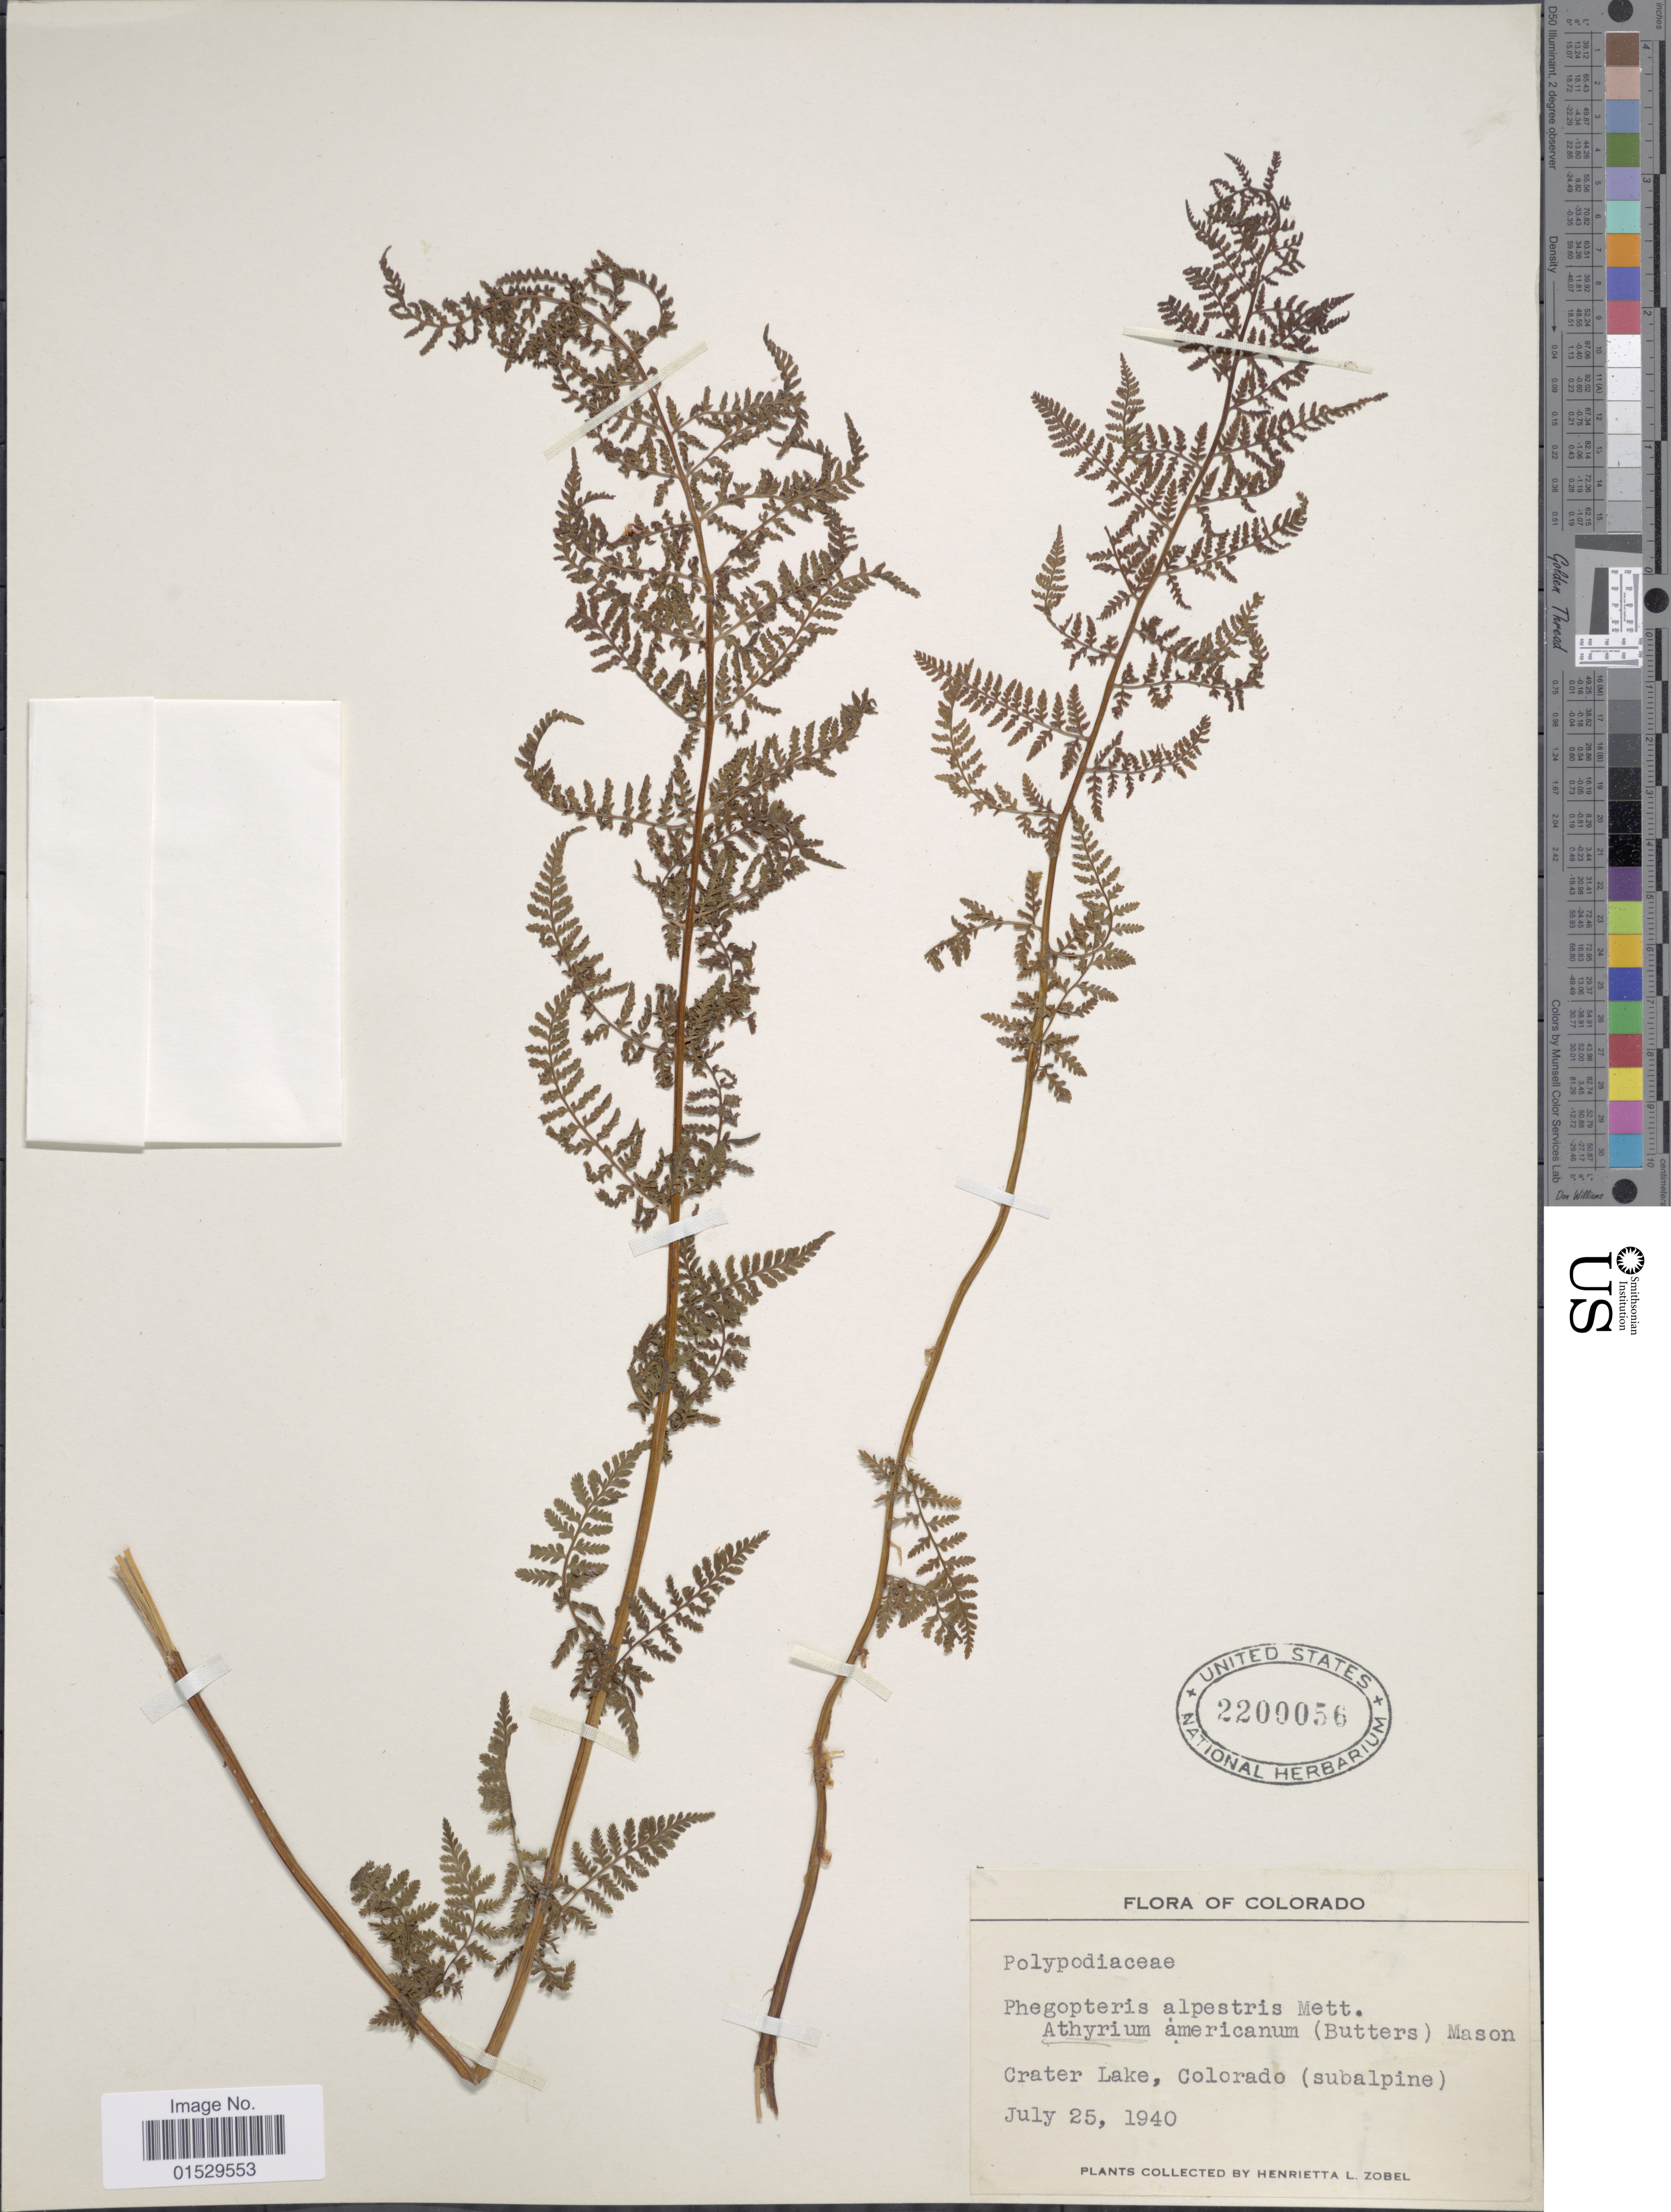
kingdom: Plantae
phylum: Tracheophyta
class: Polypodiopsida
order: Polypodiales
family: Athyriaceae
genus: Athyrium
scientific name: Athyrium distentifolilum subsp. americanum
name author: (Butters) Hultén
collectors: H. L. Zobel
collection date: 1940-07-25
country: United States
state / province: Colorado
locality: Crater Lake, Colorado (subalpine)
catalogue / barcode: US 2200056